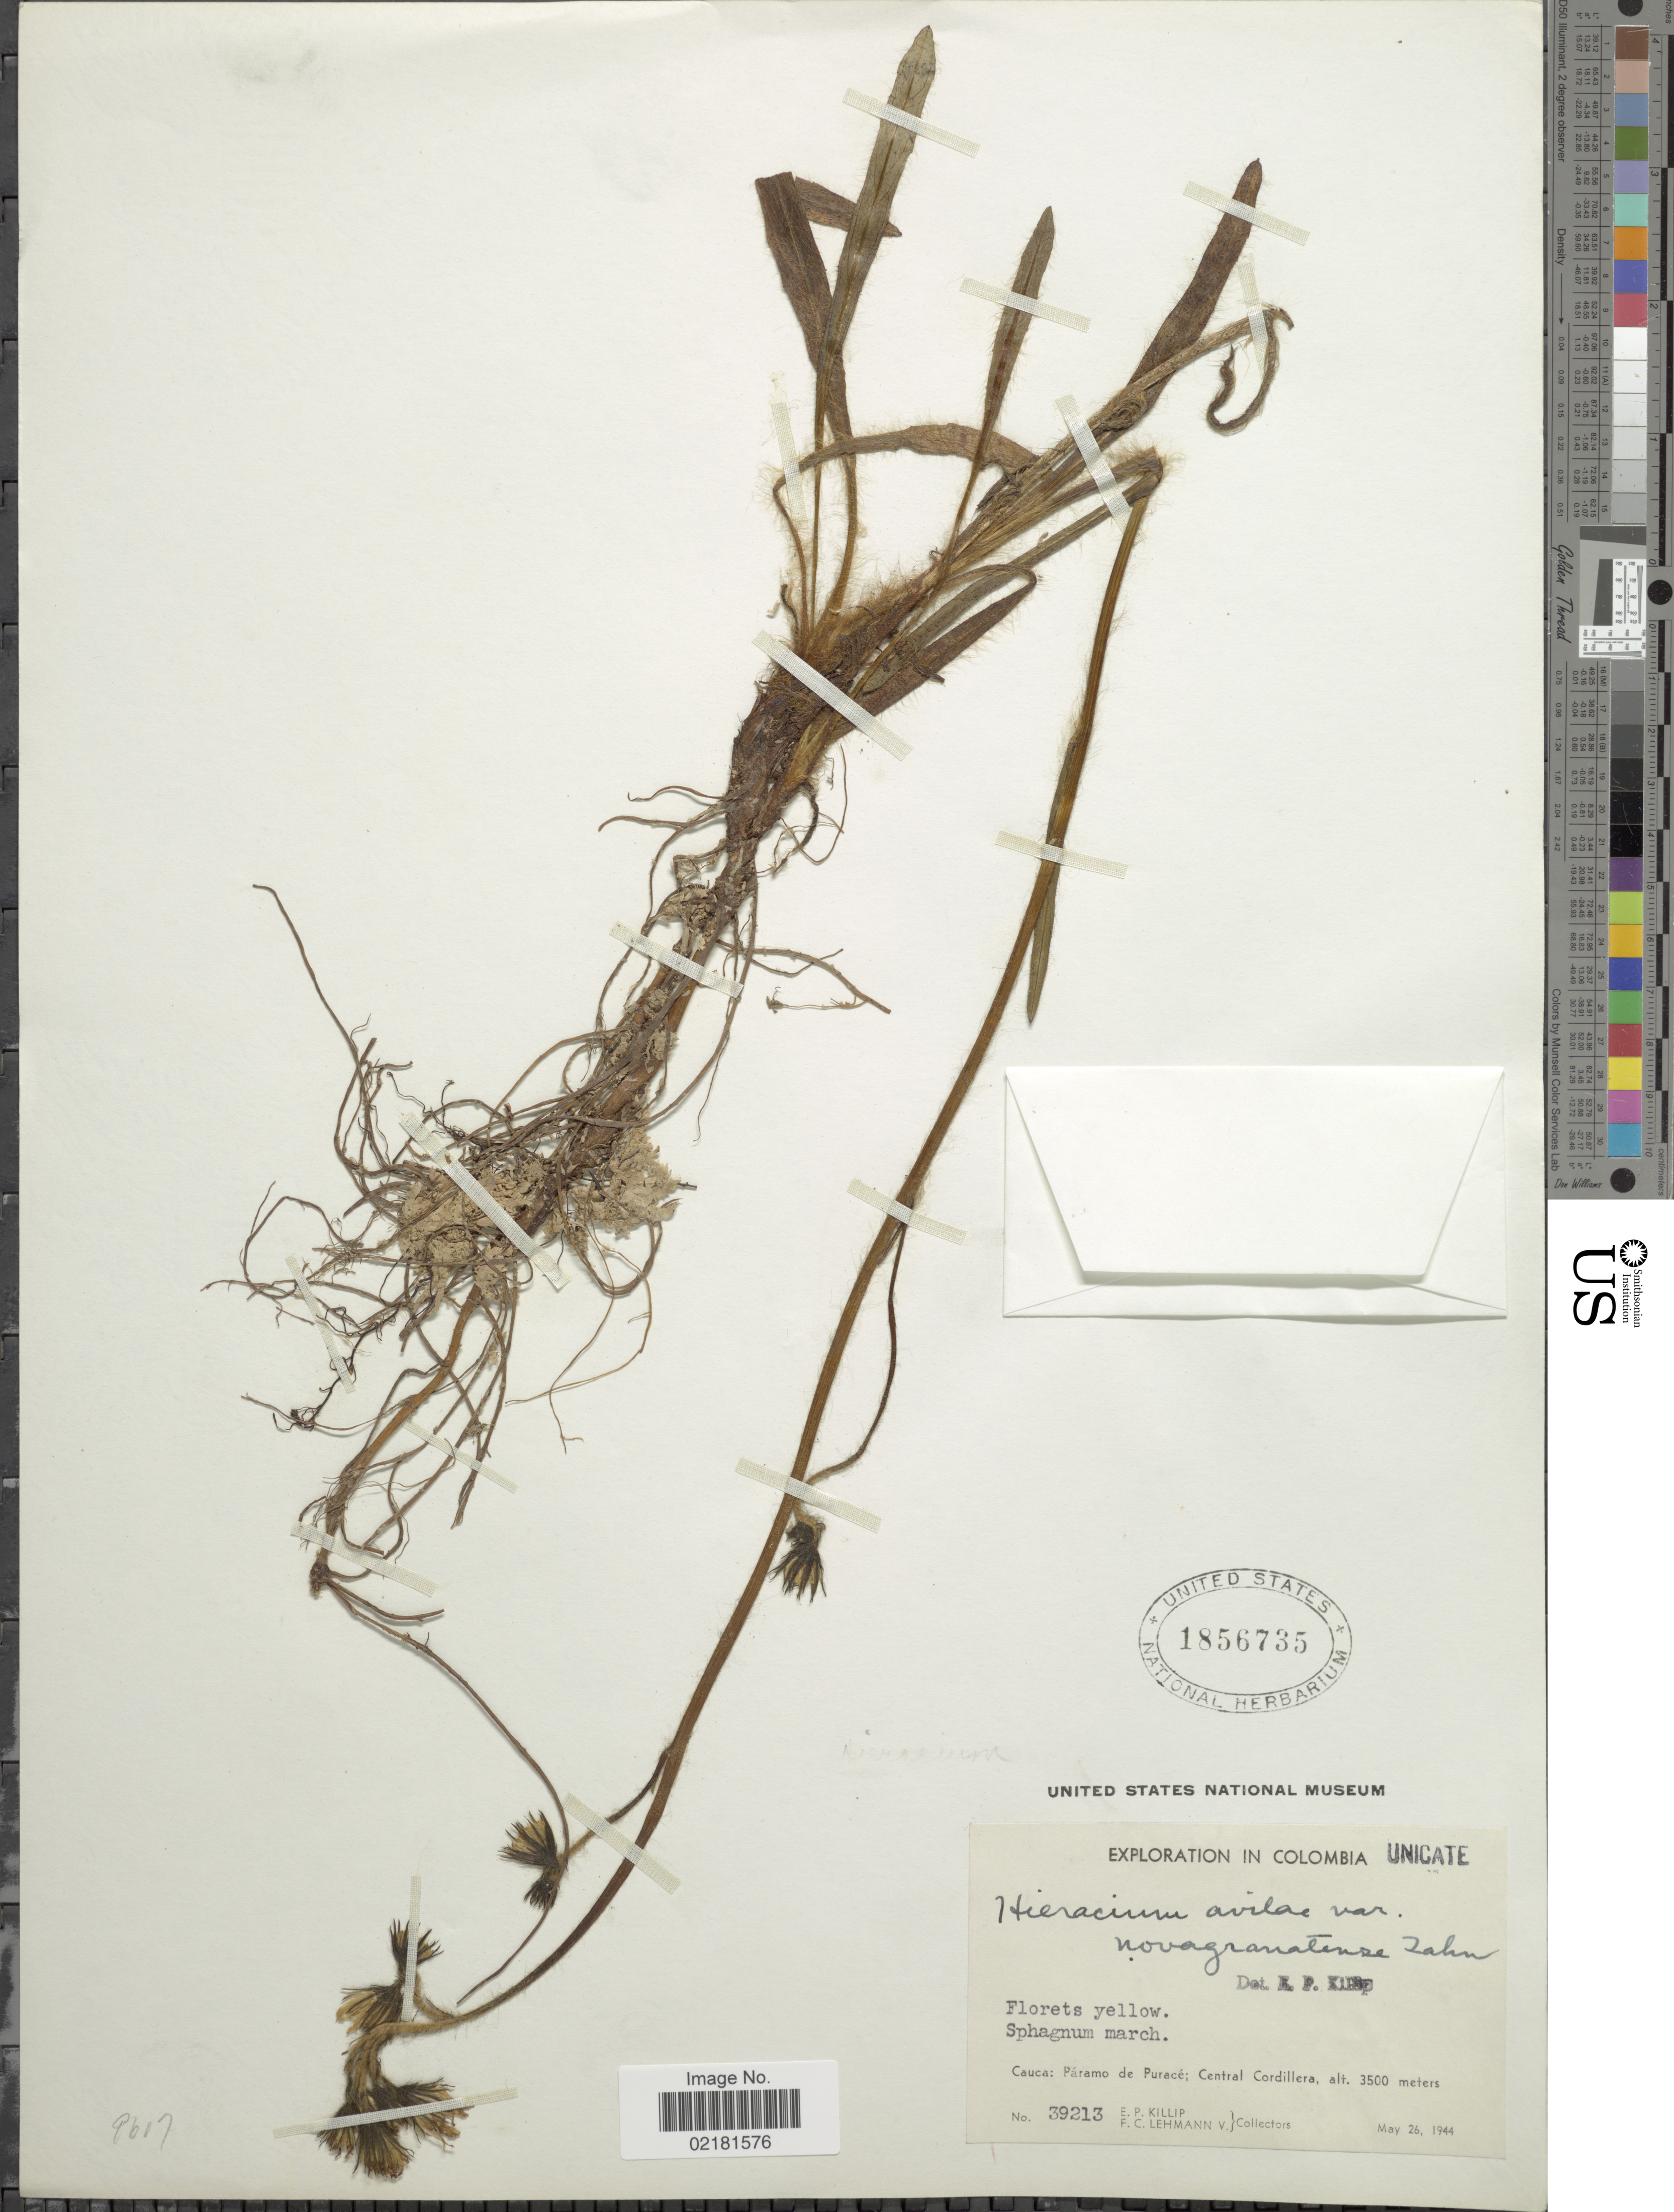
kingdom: Plantae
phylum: Tracheophyta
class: Magnoliopsida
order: Asterales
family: Asteraceae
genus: Hieracium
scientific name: Hieracium avilae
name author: Kunth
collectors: E. P. Killip & F. Lehmann v.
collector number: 39213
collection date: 1944-05-26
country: Colombia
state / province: Cauca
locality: Paramo de Purace: Central Cordillera.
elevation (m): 3500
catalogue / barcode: US 1856735